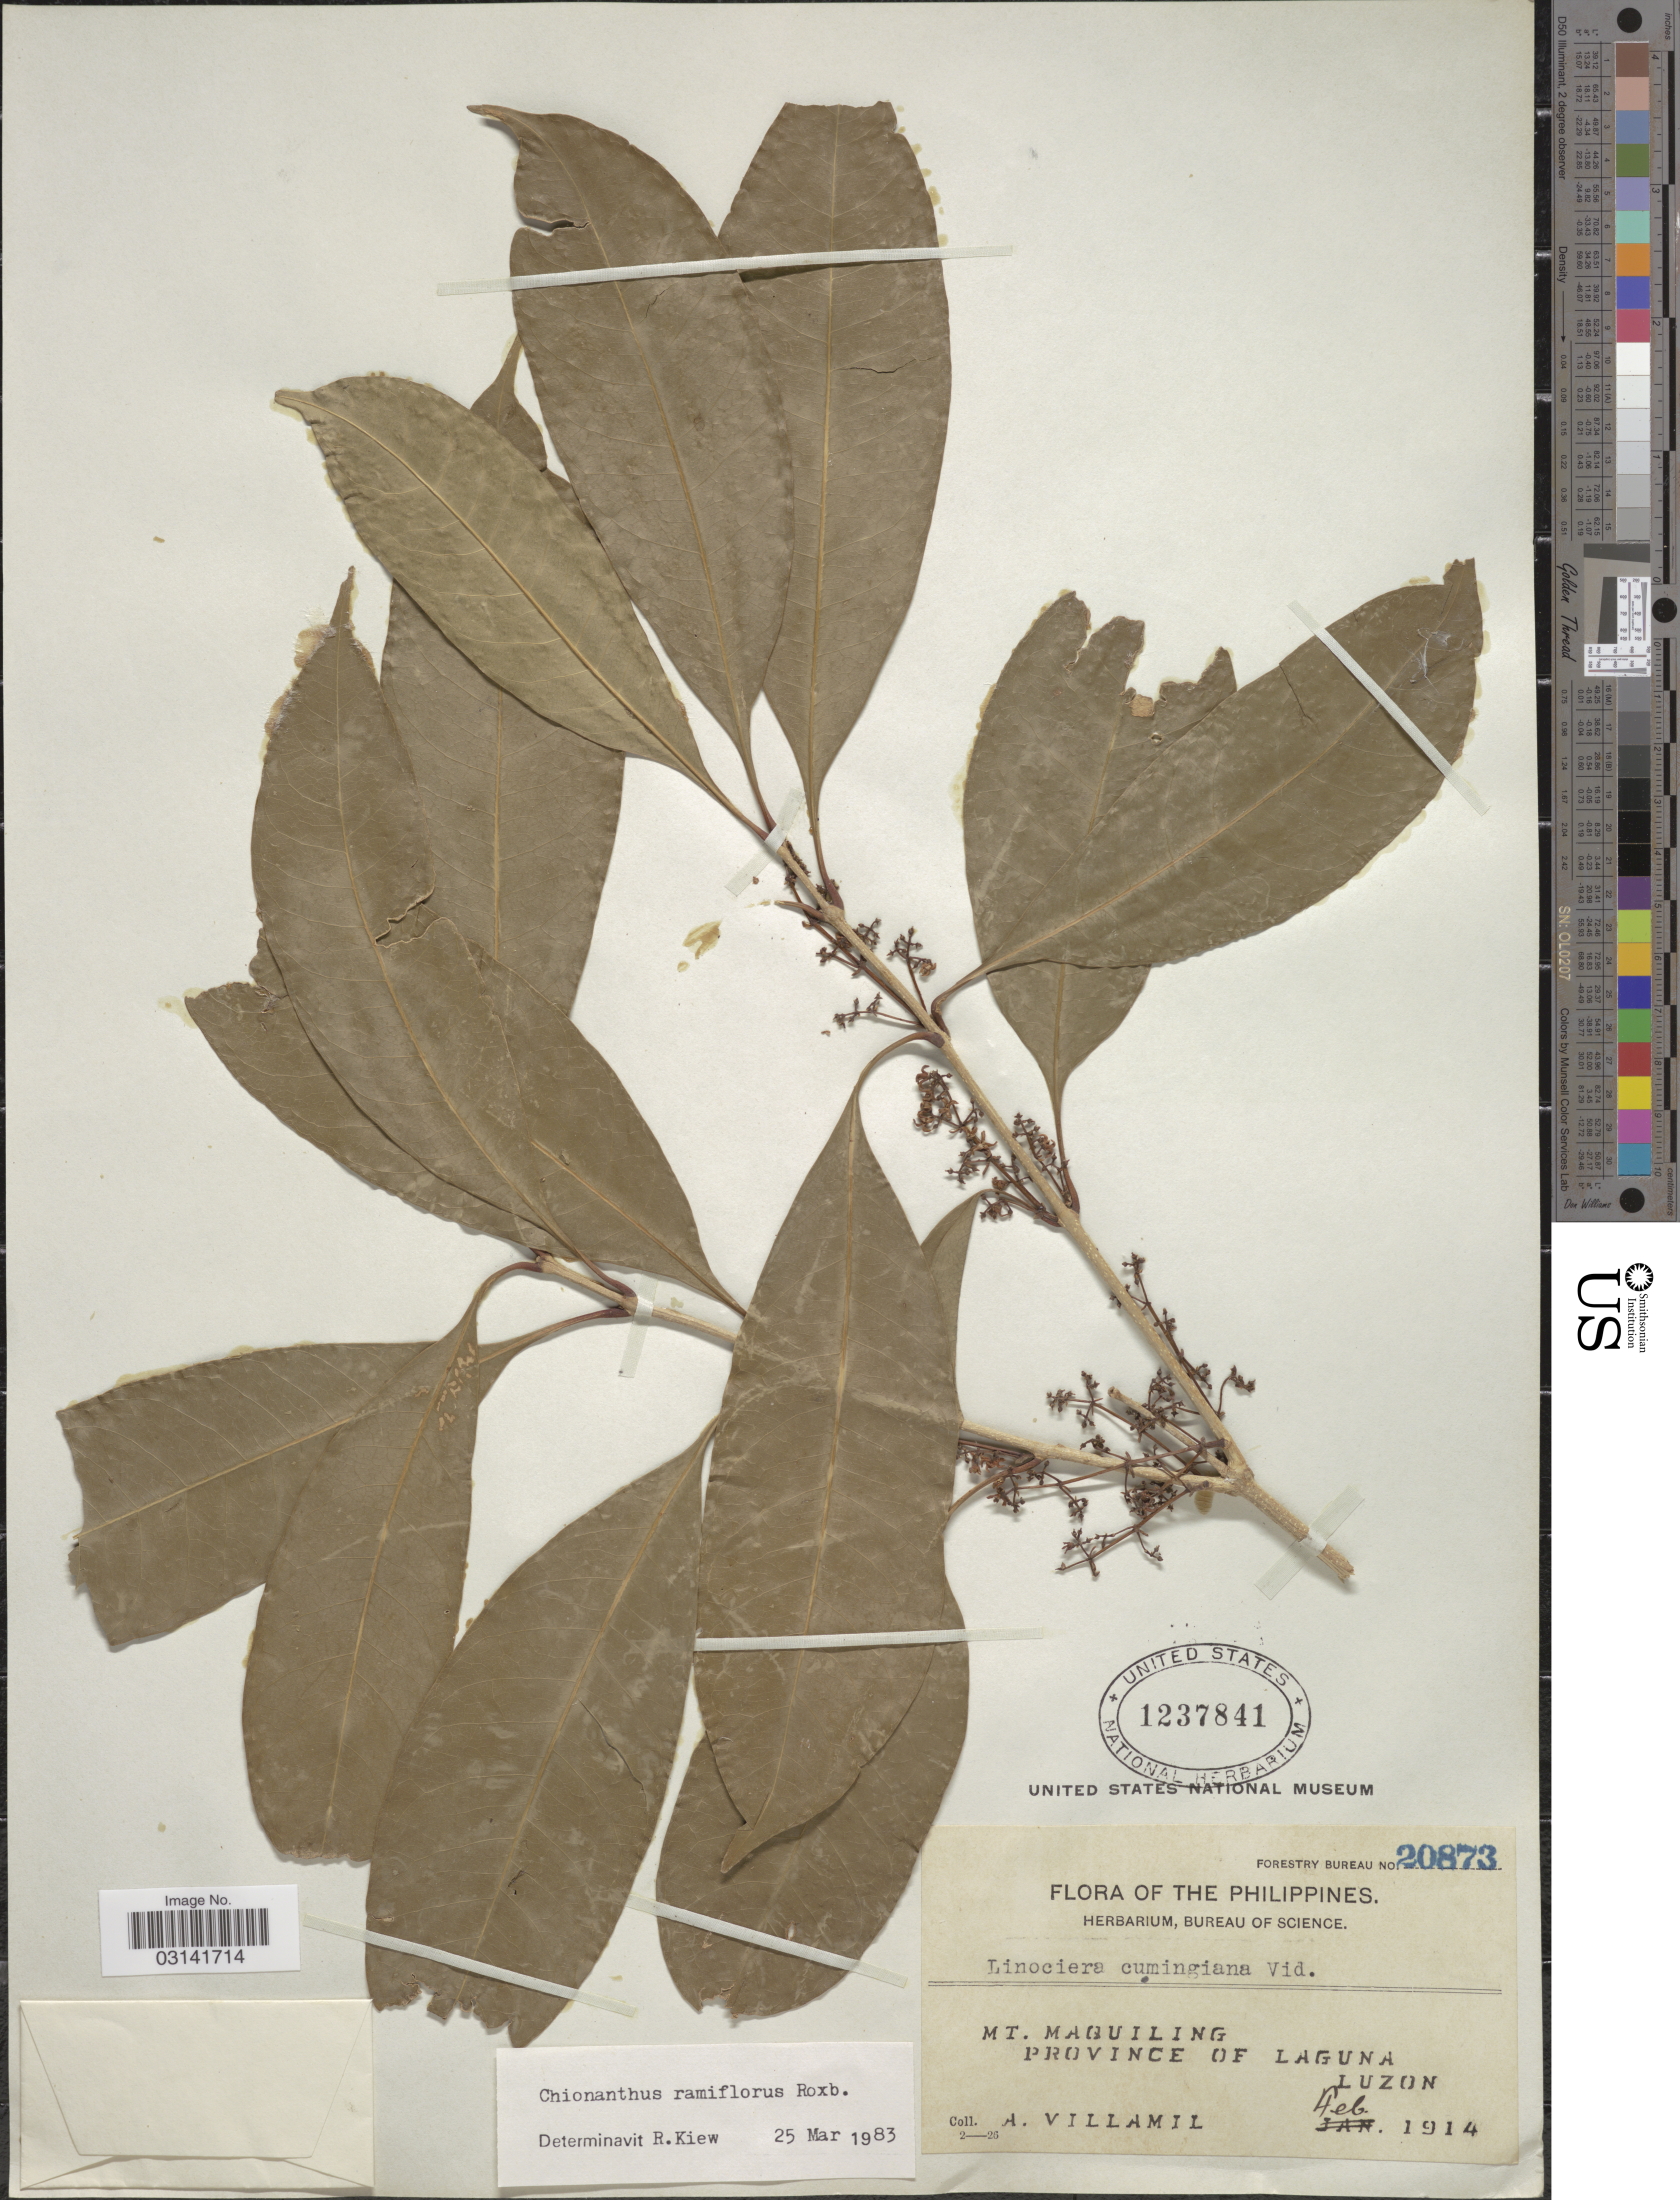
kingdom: Plantae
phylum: Tracheophyta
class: Magnoliopsida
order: Lamiales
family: Oleaceae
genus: Chionanthus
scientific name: Chionanthus ramiflorus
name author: Roxb.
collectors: A. Villamil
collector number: Forestry Bureau 20873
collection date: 1914-02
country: Philippines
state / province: Central Luzon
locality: Mt. Maquiling. Province of Laguna. Luzon.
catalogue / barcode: US 1237841